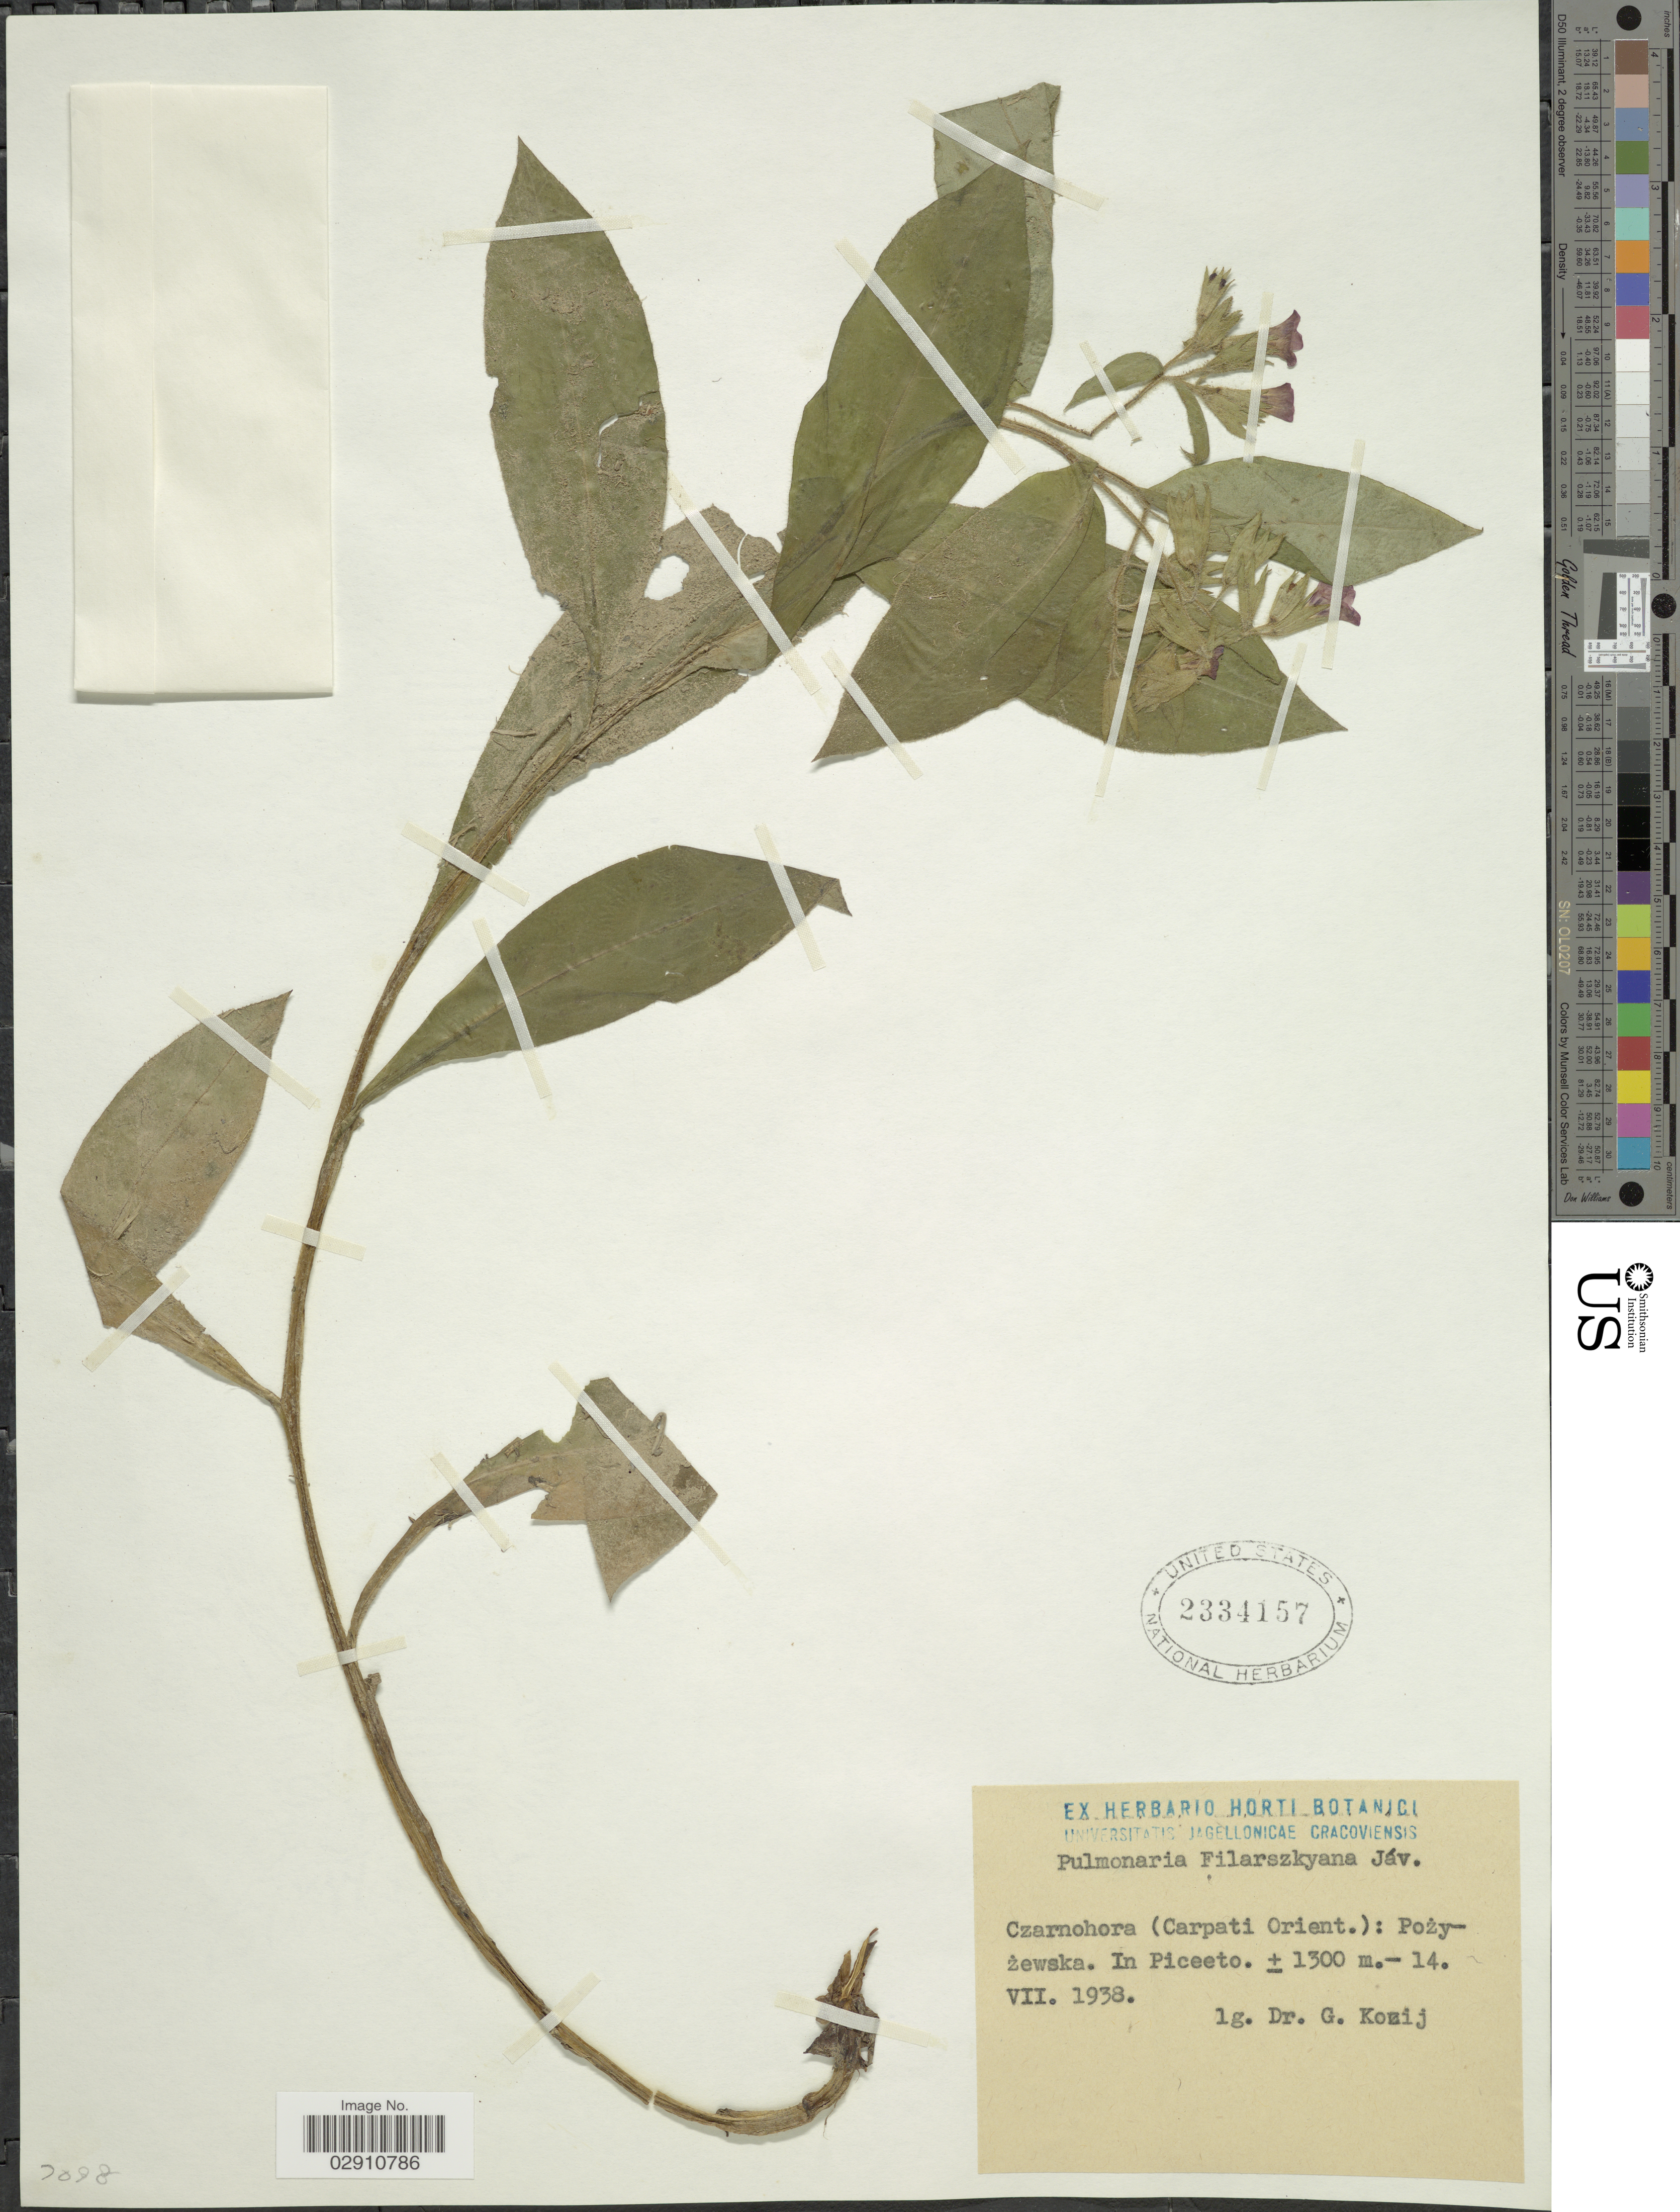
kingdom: Plantae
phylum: Tracheophyta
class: Magnoliopsida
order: Boraginales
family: Boraginaceae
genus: Pulmonaria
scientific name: Pulmonaria filarczkyana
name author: Jáv.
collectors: G. Kozij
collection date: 1938-07-14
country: Ukraine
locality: Czarnohora (Carpati Orient.): Pozyzewska. In Piceeto.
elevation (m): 1300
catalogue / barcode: US 2334157